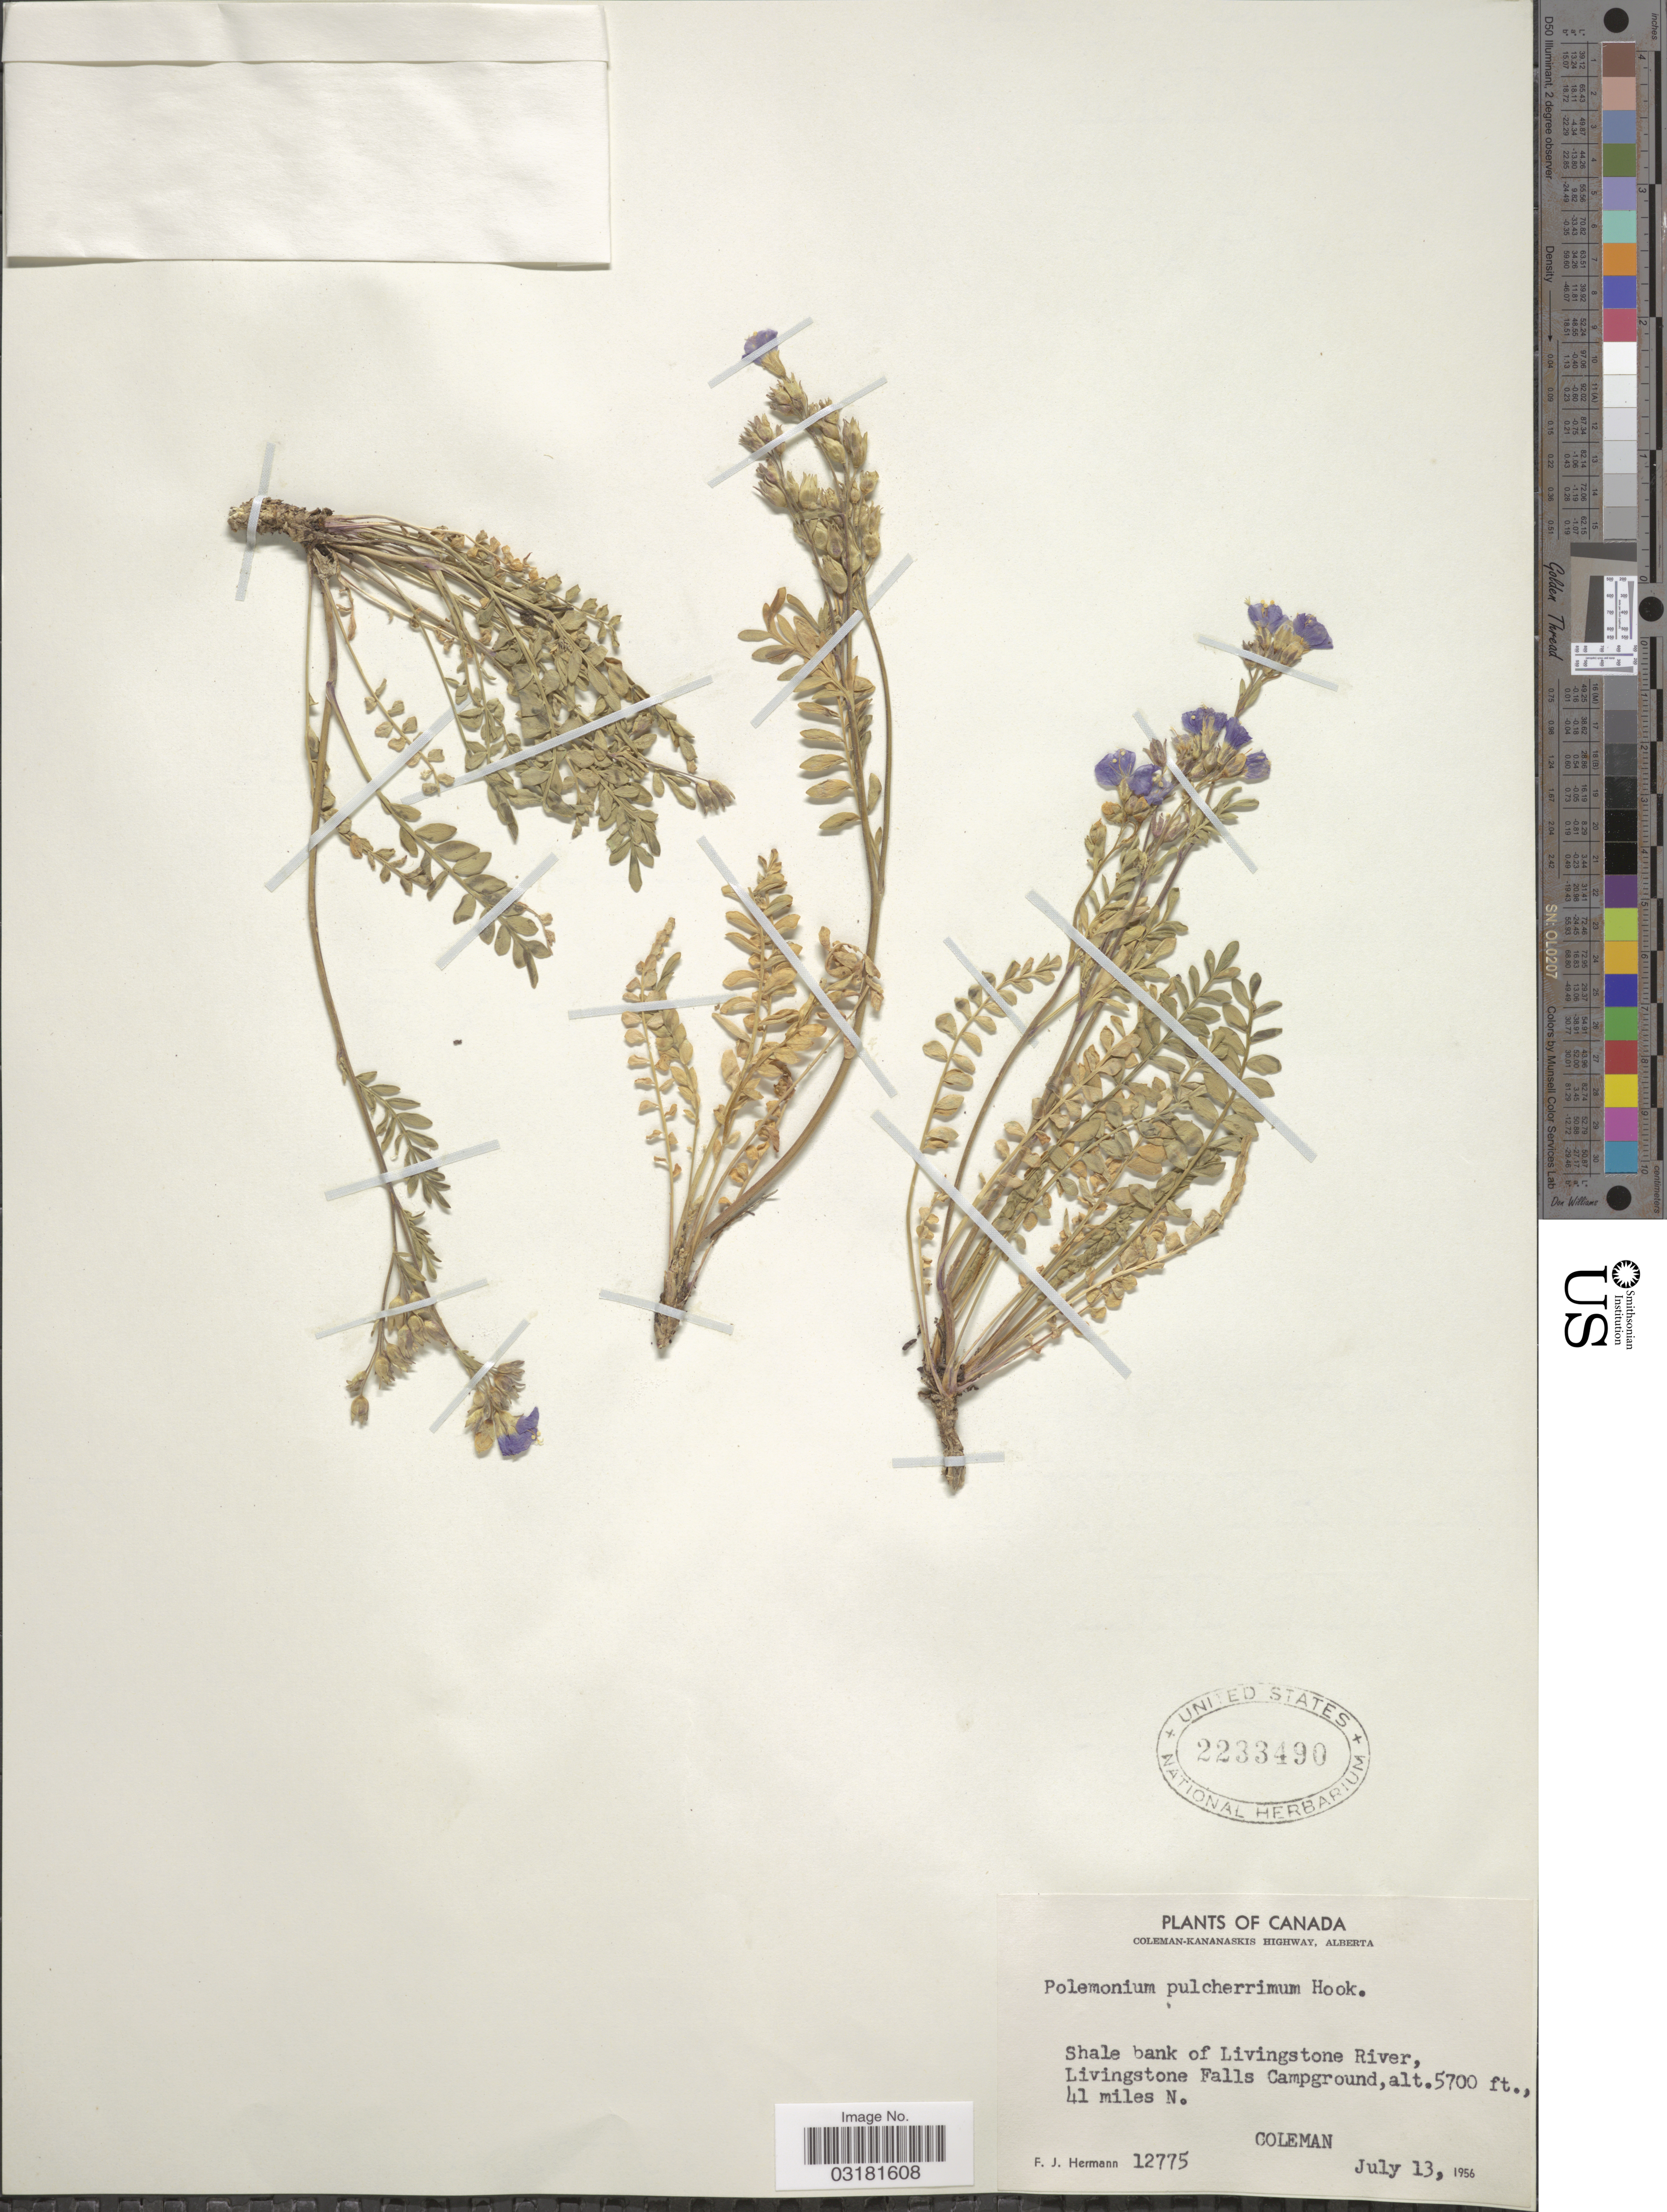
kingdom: Plantae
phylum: Tracheophyta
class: Magnoliopsida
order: Ericales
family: Polemoniaceae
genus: Polemonium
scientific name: Polemonium pulcherrimum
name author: Hook.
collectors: F. J. Hermann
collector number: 12775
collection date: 1956-07-13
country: Canada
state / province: Alberta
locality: Coleman-Kananaskis Highway, Shale bank of Livingstone River, Livingstone Falls Campground, 41 miles N. Coleman.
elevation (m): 1737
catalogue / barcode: US 2233490